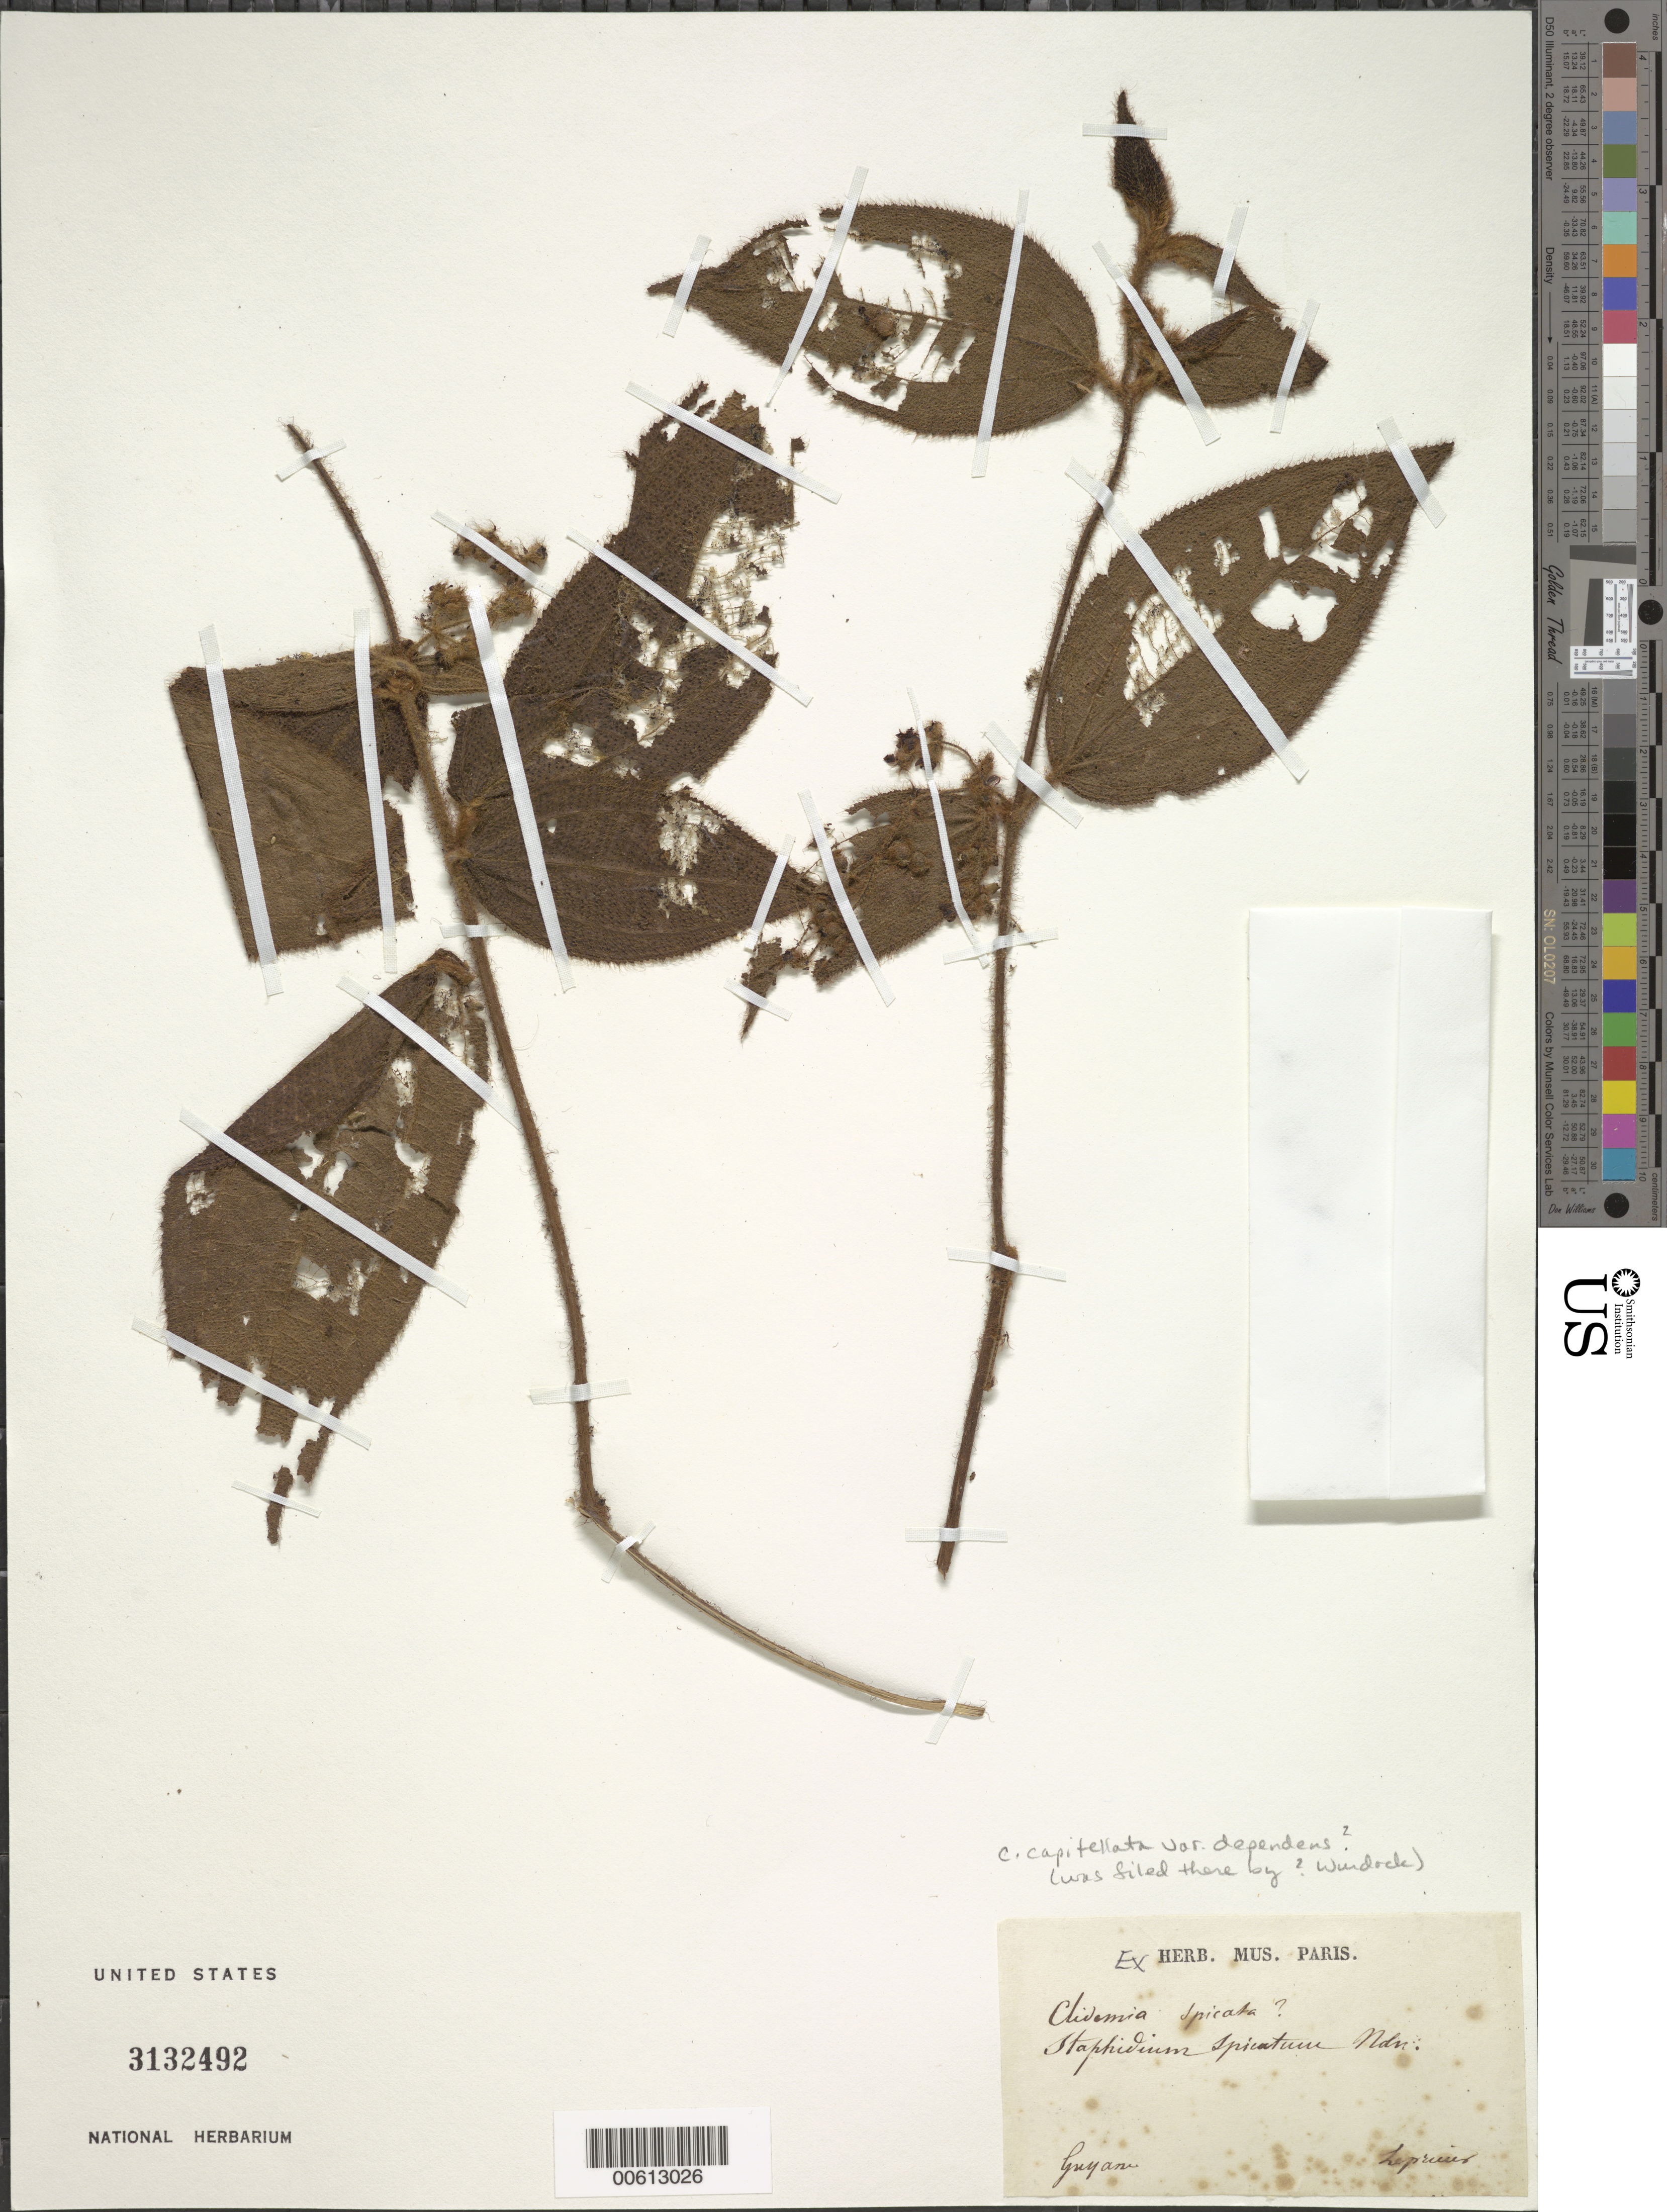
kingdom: Plantae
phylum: Tracheophyta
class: Magnoliopsida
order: Myrtales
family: Melastomataceae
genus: Clidemia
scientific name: Clidemia capitellata var. dependens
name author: (Pav. & D. Don) J.F. Macbr.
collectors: F. M. R. Leprieur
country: French Guiana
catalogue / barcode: US 3132492